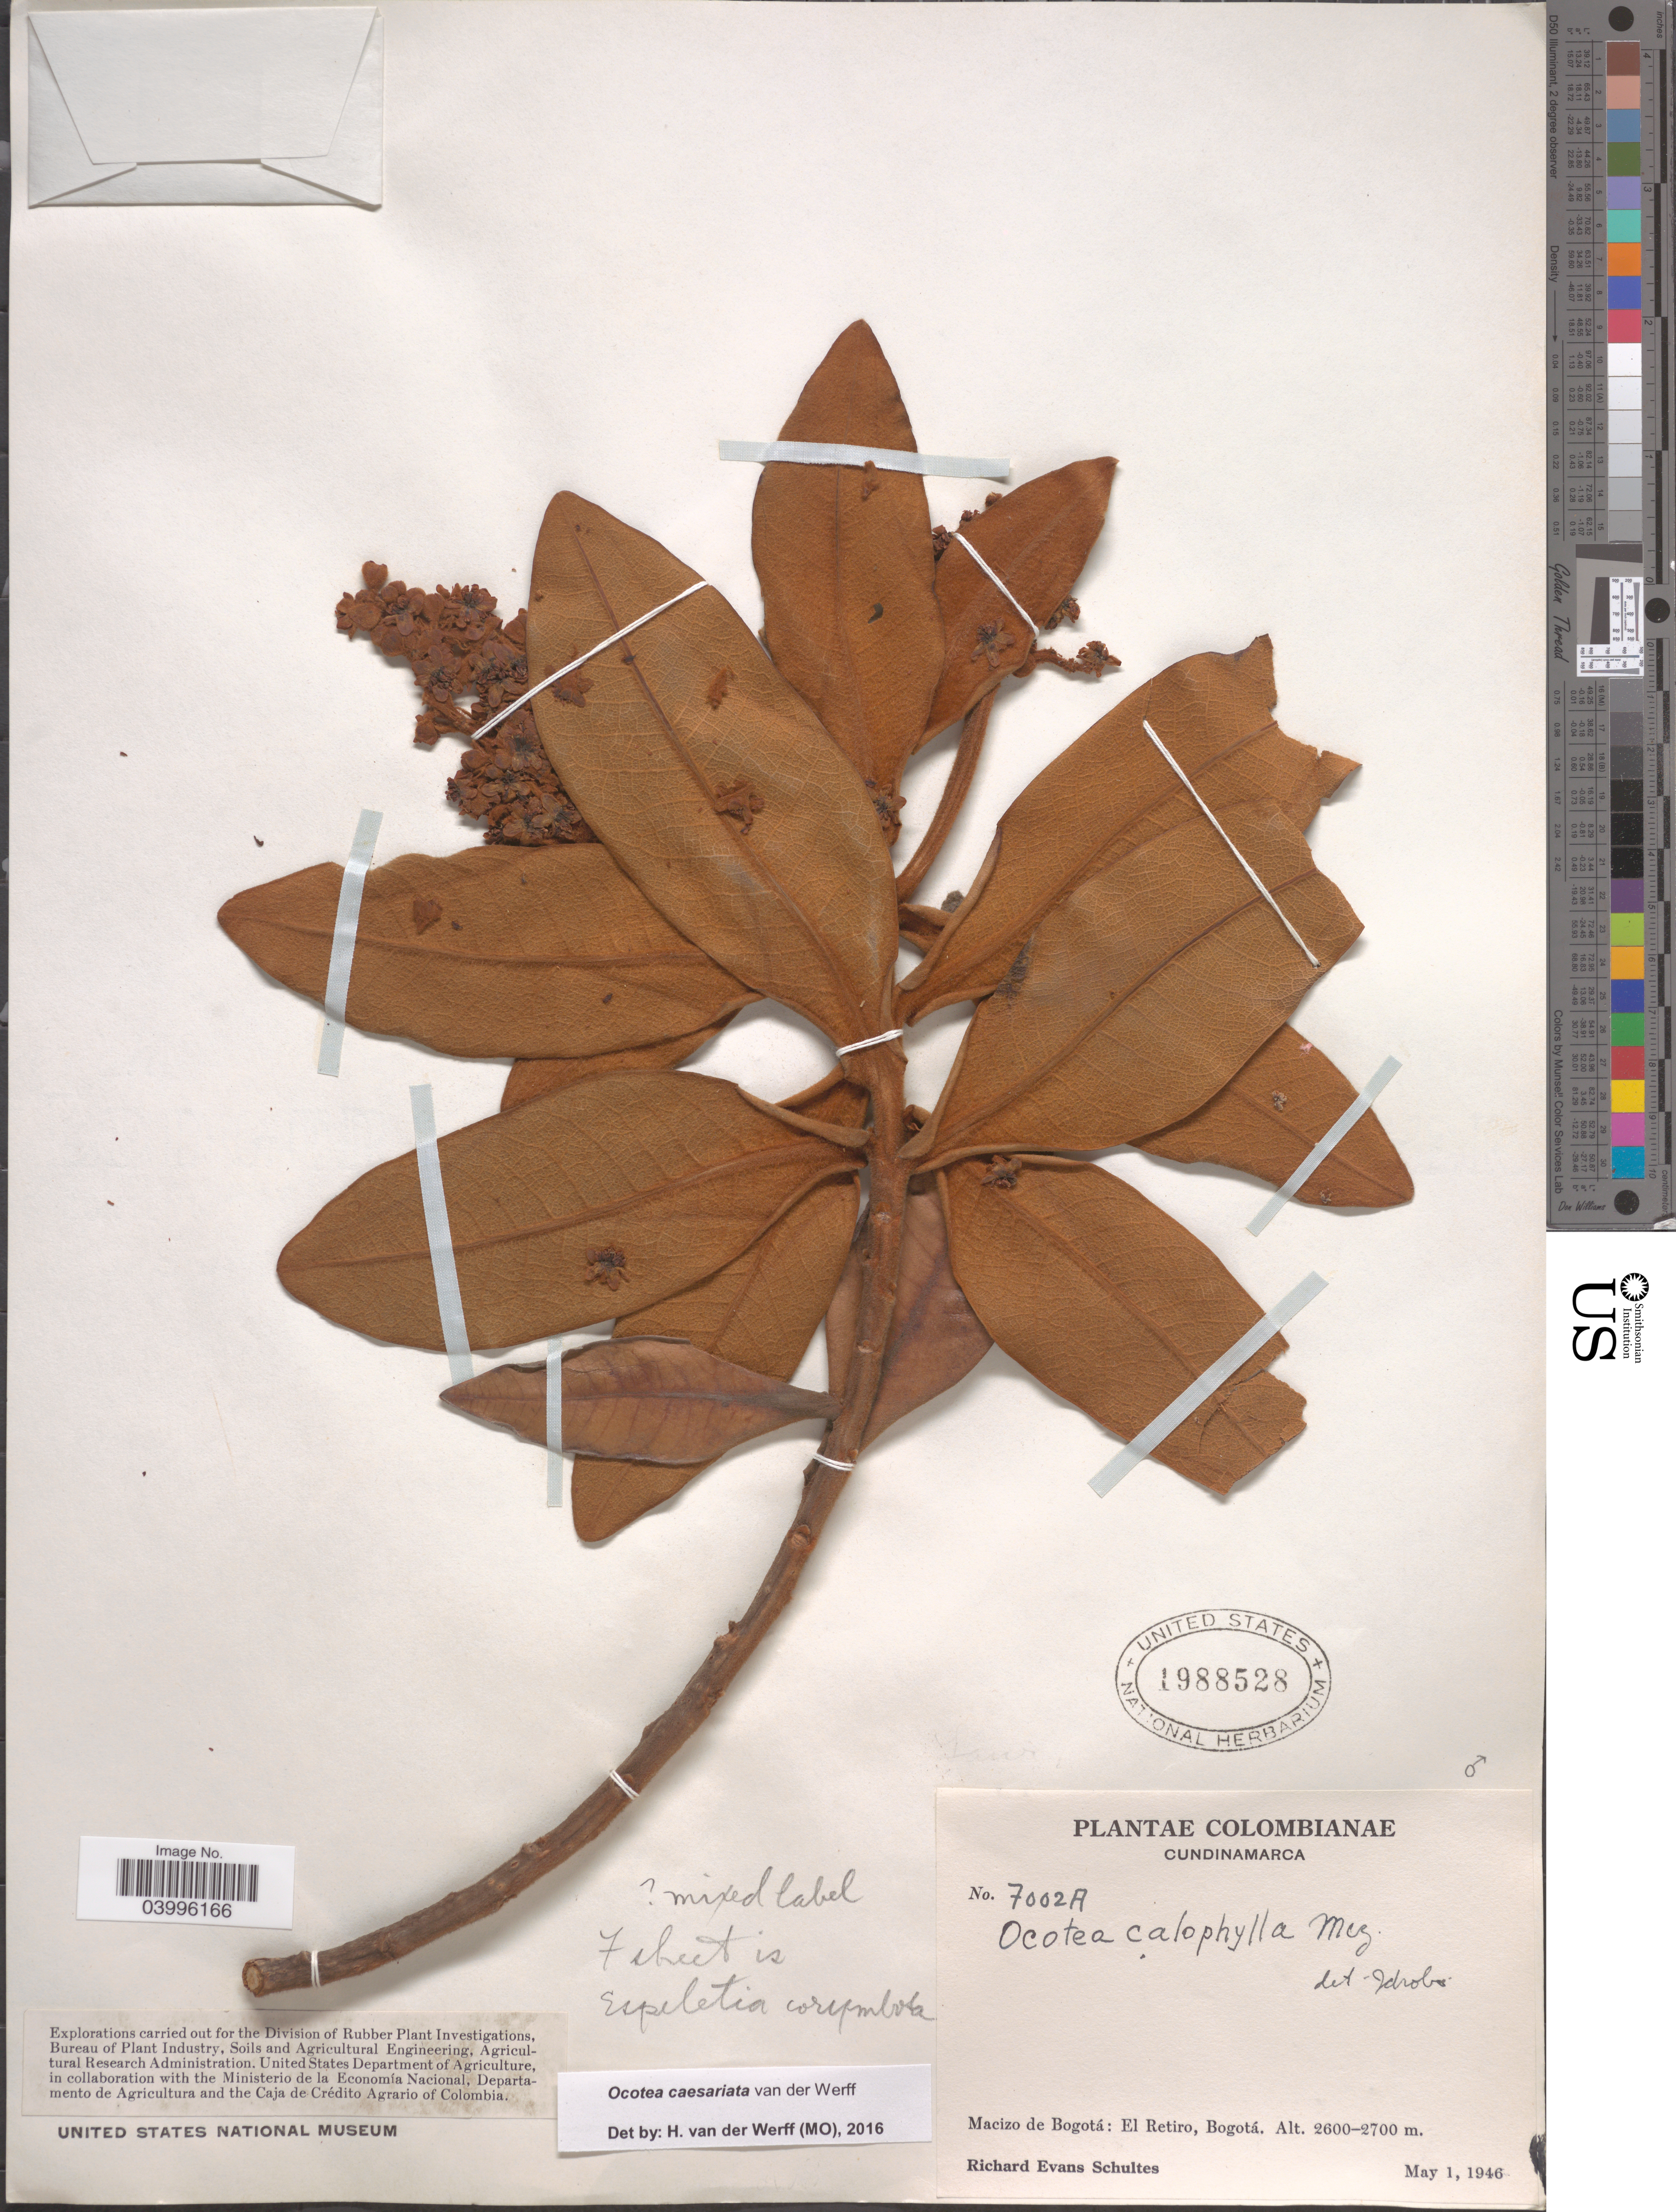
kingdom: Plantae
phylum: Tracheophyta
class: Magnoliopsida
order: Laurales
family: Lauraceae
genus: Ocotea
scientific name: Ocotea caesariata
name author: van der Werff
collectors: R. E. Schultes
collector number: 7002A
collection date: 1946-05-01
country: Colombia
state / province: Cundinamarca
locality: Macizo de Bogotá: El Retiro, Bogotá.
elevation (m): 2600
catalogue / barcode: US 1988528